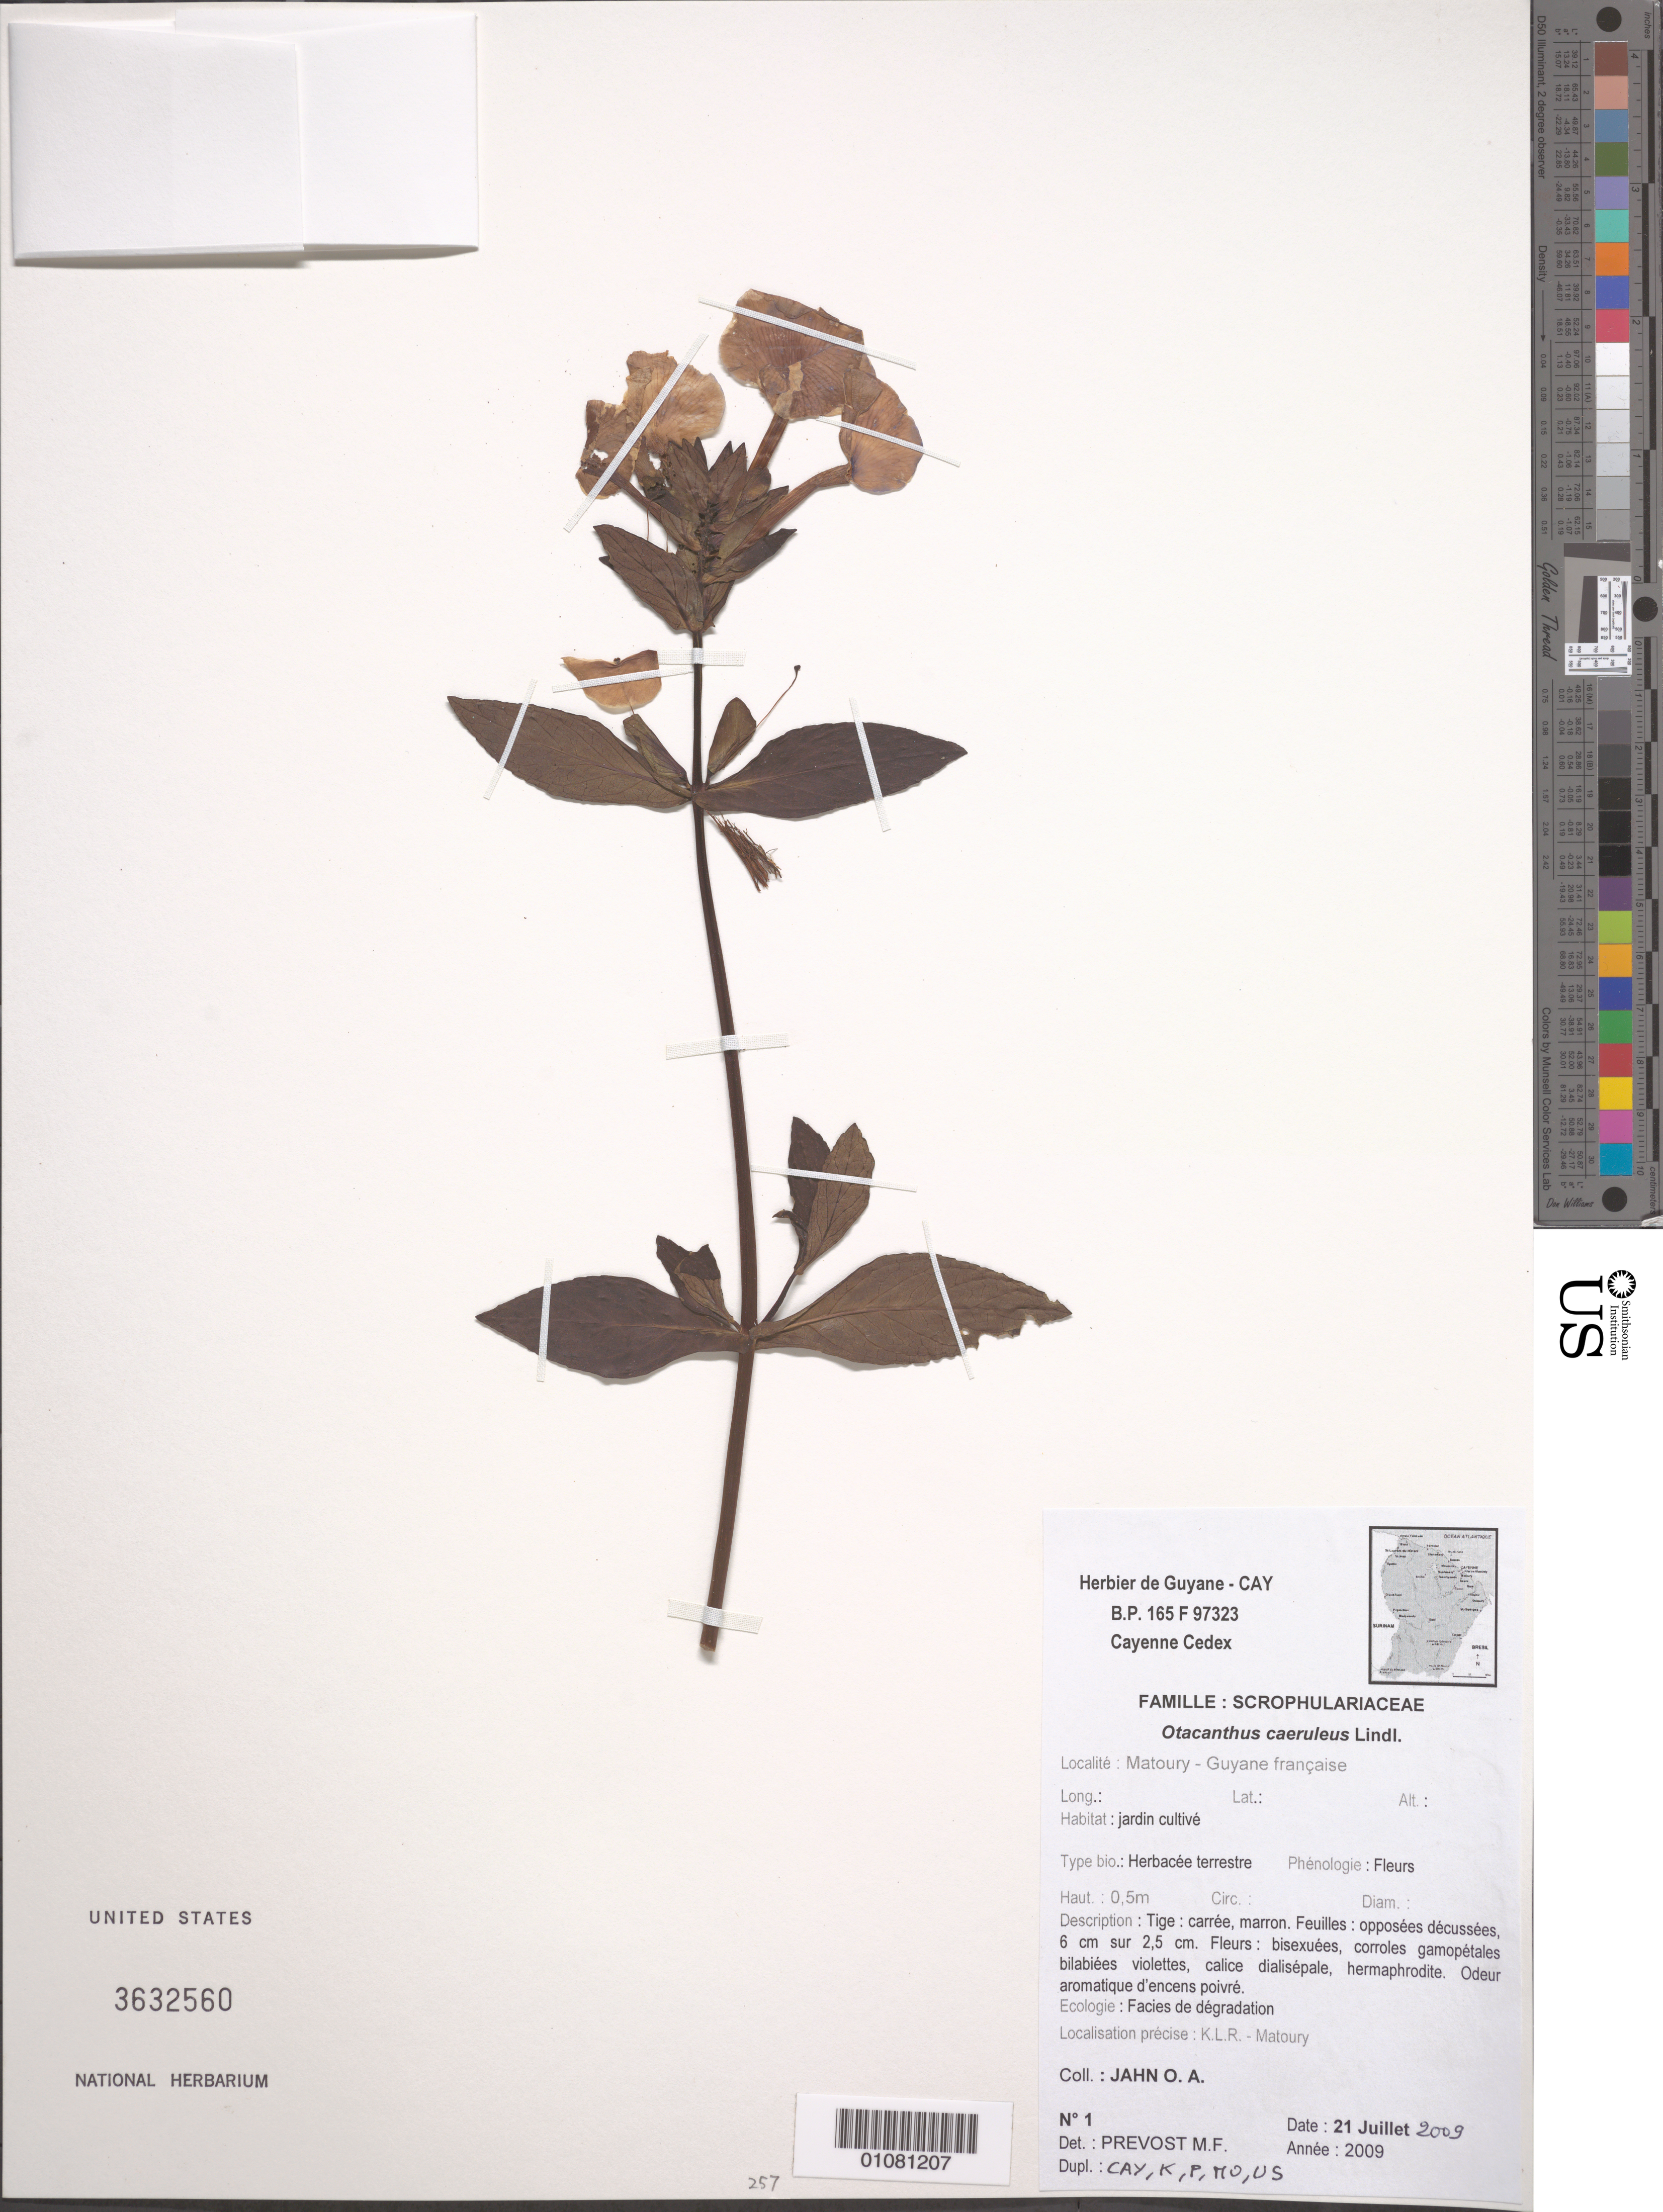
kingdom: Plantae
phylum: Tracheophyta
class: Magnoliopsida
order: Lamiales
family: Plantaginaceae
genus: Otacanthus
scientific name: Otacanthus caeruleus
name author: Lindl.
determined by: Prévost, M.-F.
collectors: O. Jahn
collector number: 1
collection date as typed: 21-Jul-09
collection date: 2009-07-21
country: French Guiana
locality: Matoury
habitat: Jardin cultive. Facies de degradation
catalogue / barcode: US 3632560